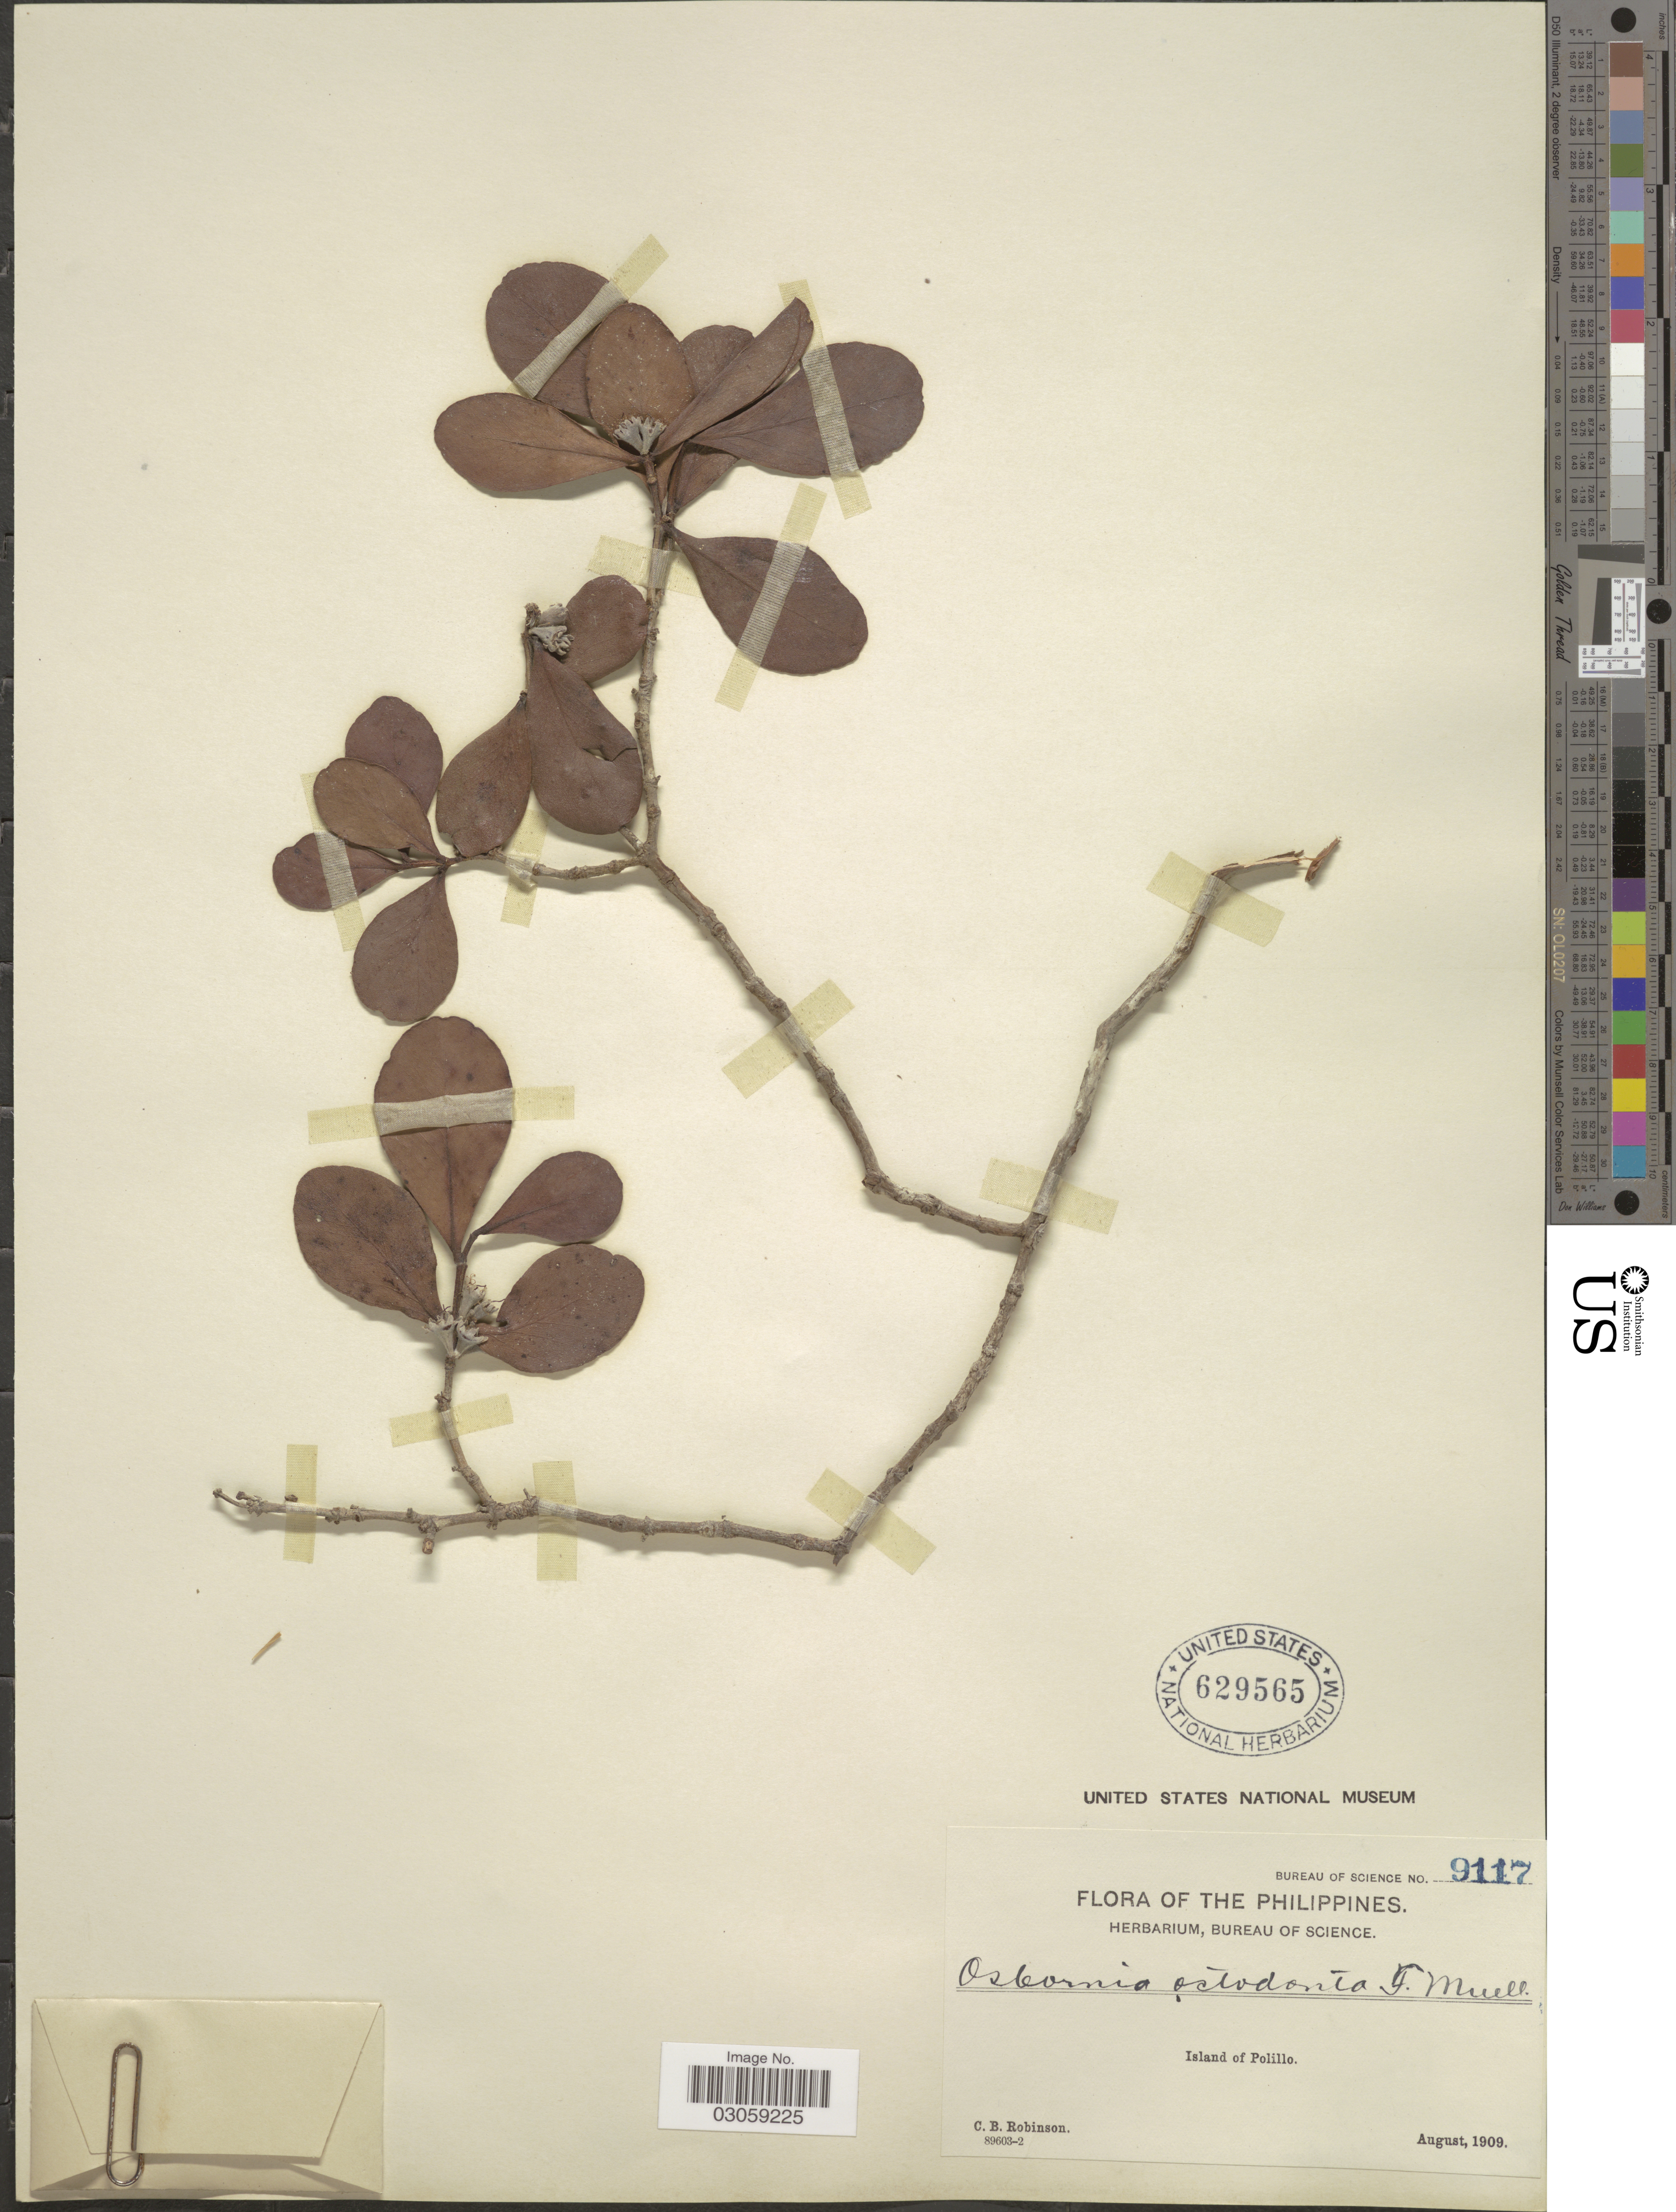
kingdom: Plantae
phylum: Tracheophyta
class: Magnoliopsida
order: Myrtales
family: Myrtaceae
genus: Osbornia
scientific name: Osbornia octodonta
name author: F. Muell.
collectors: C. Robinson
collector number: Bureau of Science 9117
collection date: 1909-08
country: Philippines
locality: Island of Polillo.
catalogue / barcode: US 629565